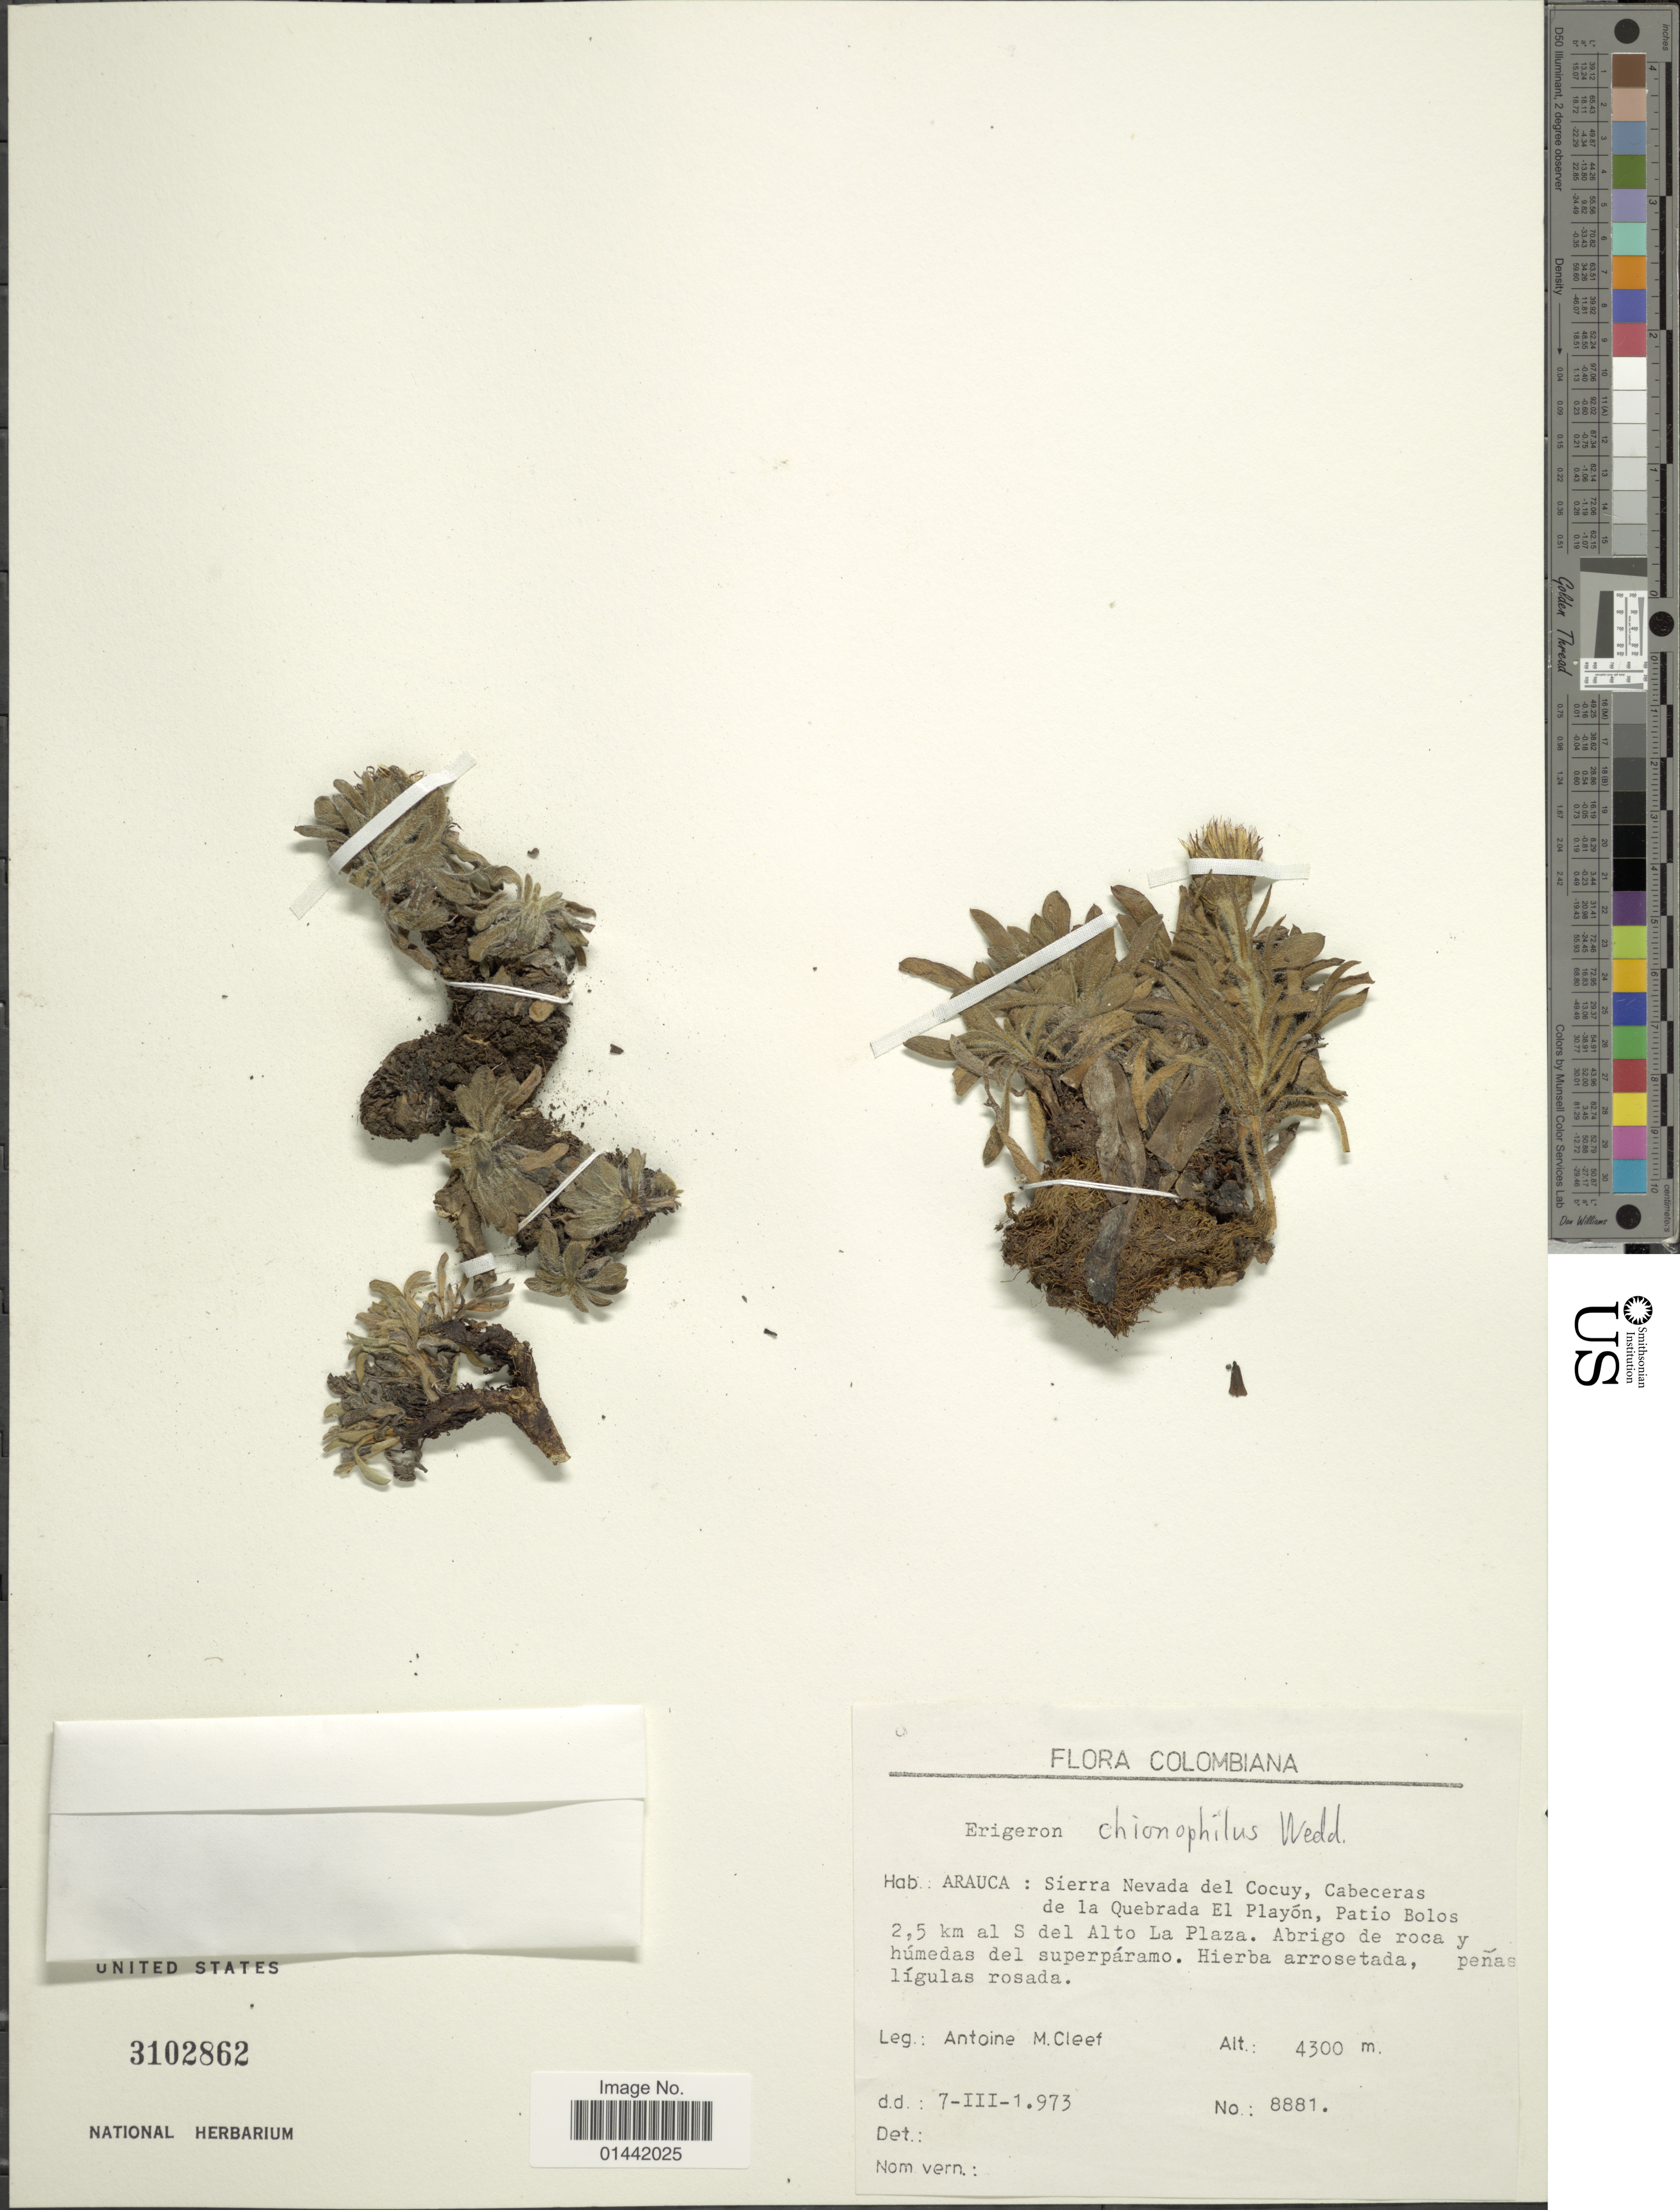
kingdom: Plantae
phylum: Tracheophyta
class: Magnoliopsida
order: Asterales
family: Asteraceae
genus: Erigeron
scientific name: Erigeron chionophilus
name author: Wedd.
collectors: A. M. Cleef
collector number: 8881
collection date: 1973-03-07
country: Colombia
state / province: Arauca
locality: Sierra Nevadal del Cocuy, Cabeceras de la Quebrada El Playón, Patio Bolos 2.5 km al S del Alto La Plaza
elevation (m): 4300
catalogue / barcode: US 3102862